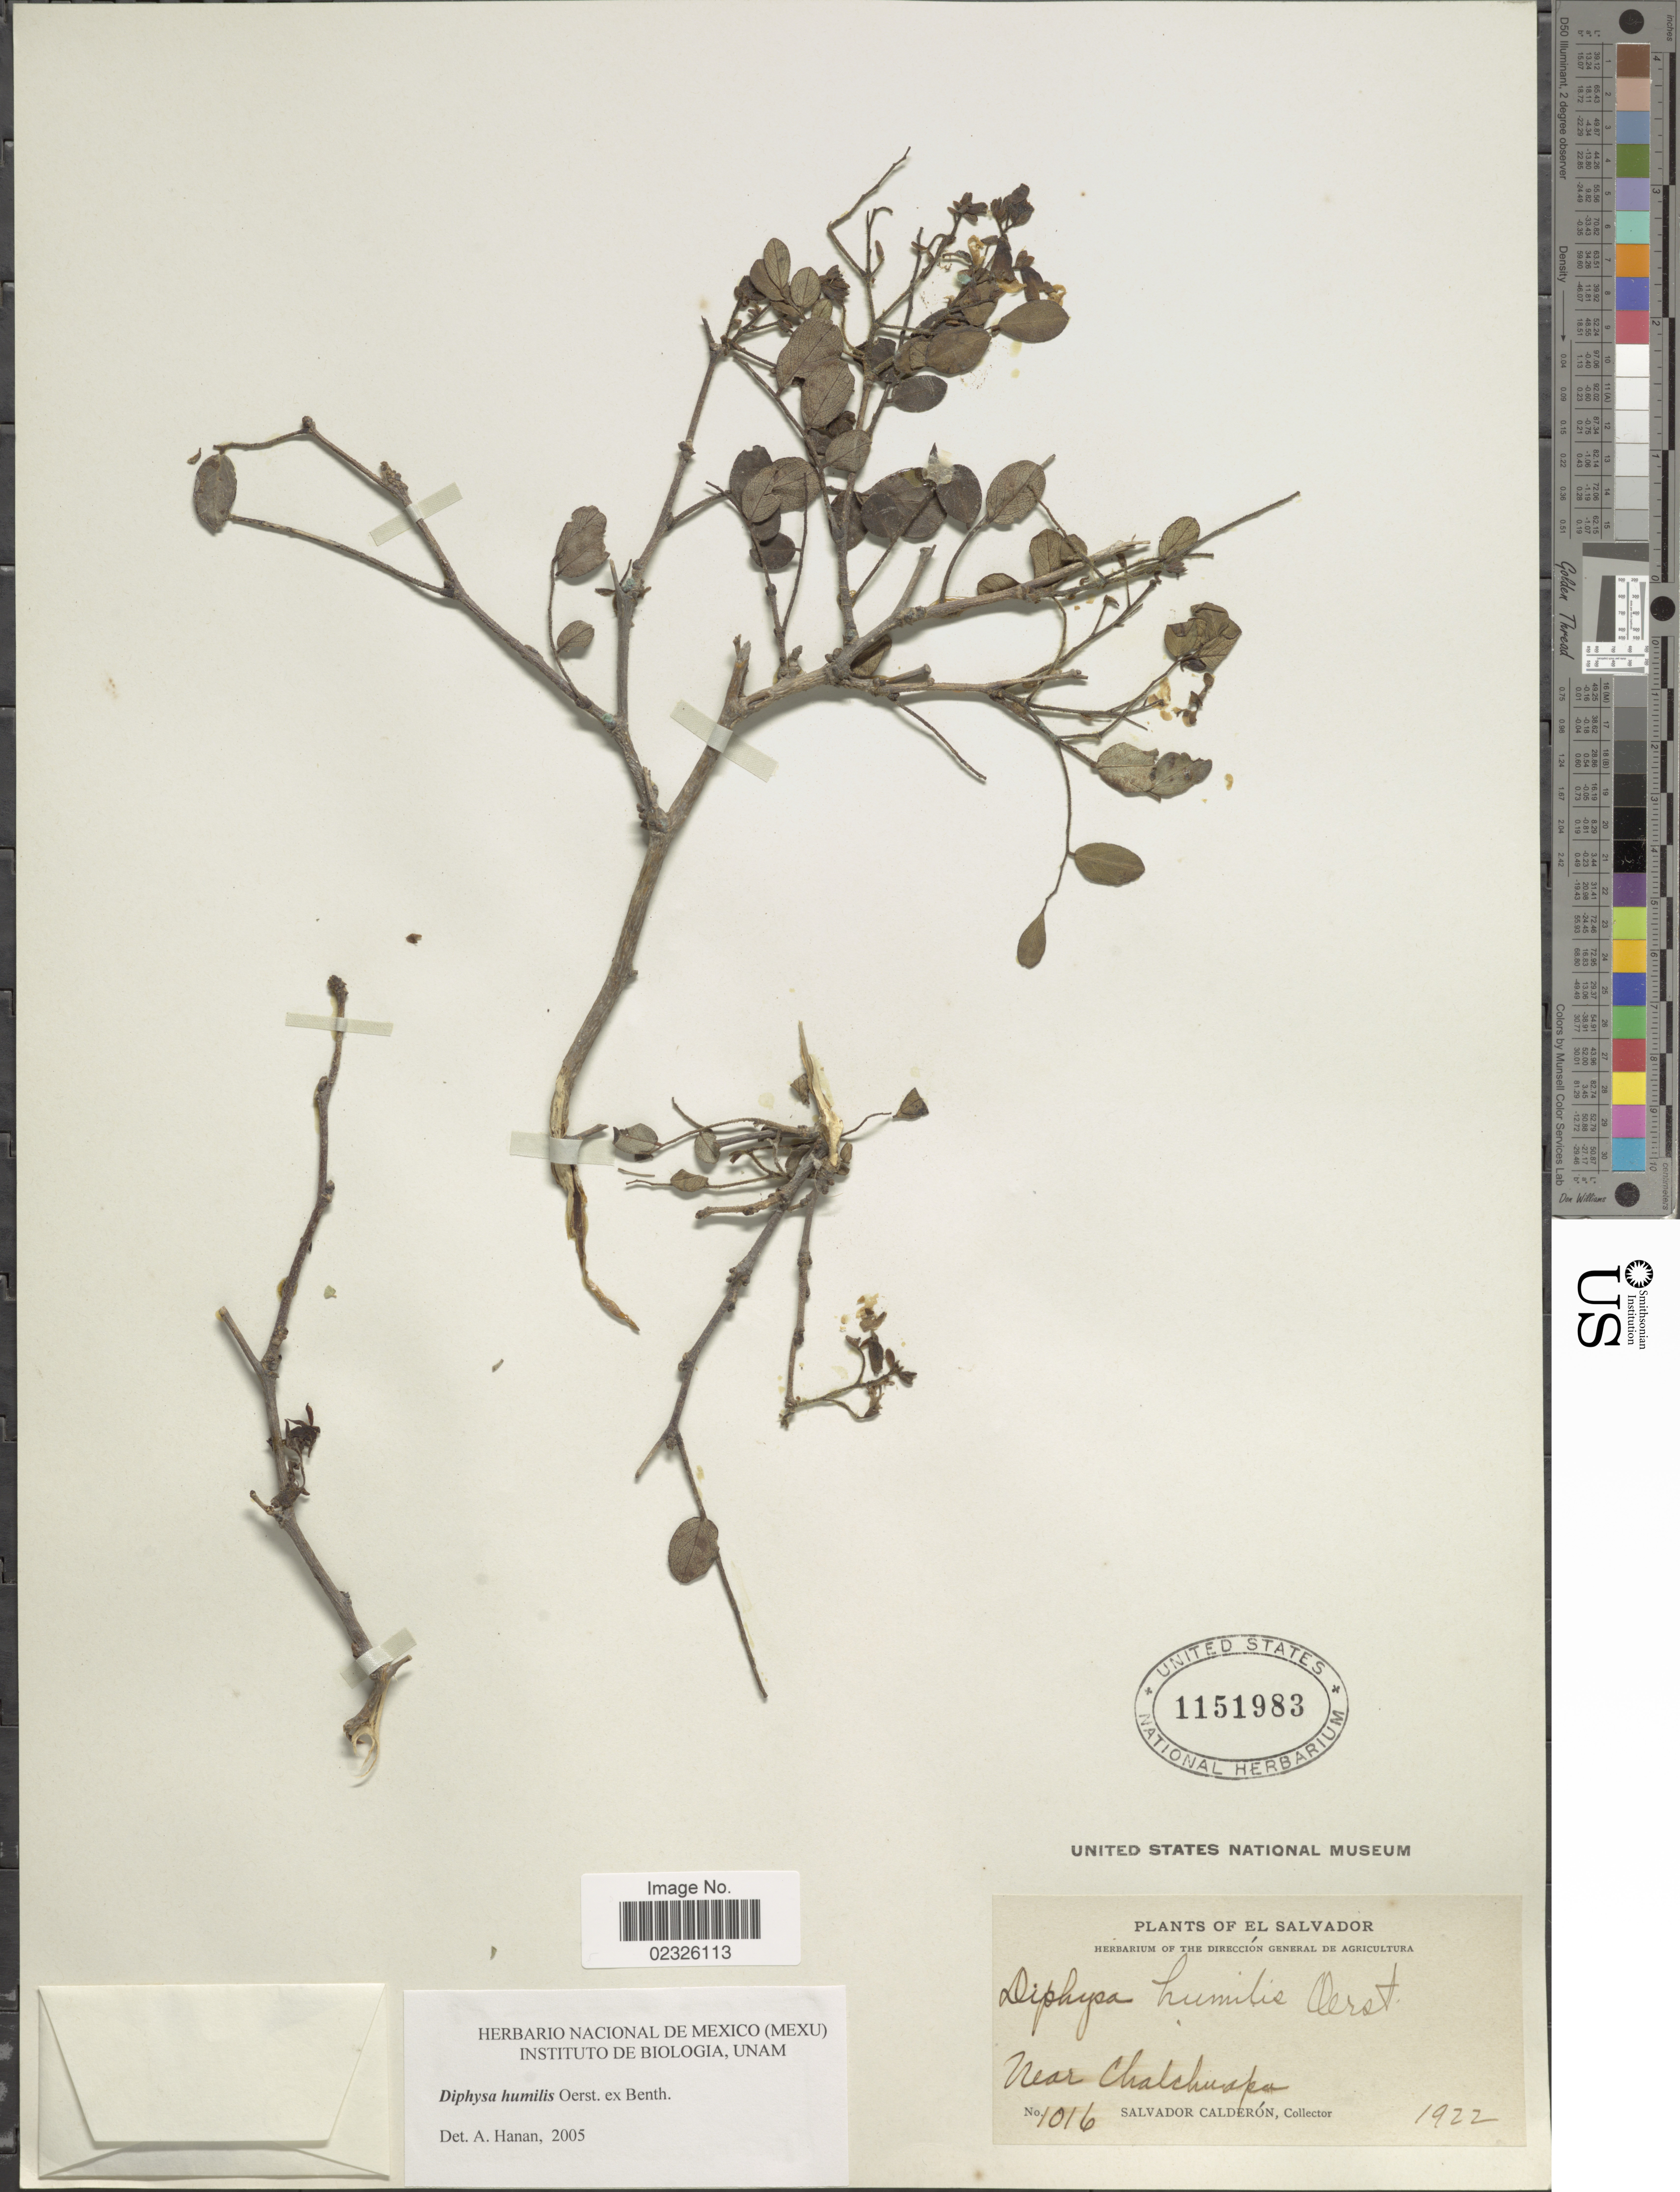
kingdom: Plantae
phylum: Tracheophyta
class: Magnoliopsida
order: Fabales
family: Fabaceae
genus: Diphysa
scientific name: Diphysa humilis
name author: Oerst.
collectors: S. Calderón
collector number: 1016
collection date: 1922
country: El Salvador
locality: Near Chalchuapa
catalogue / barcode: US 1151983